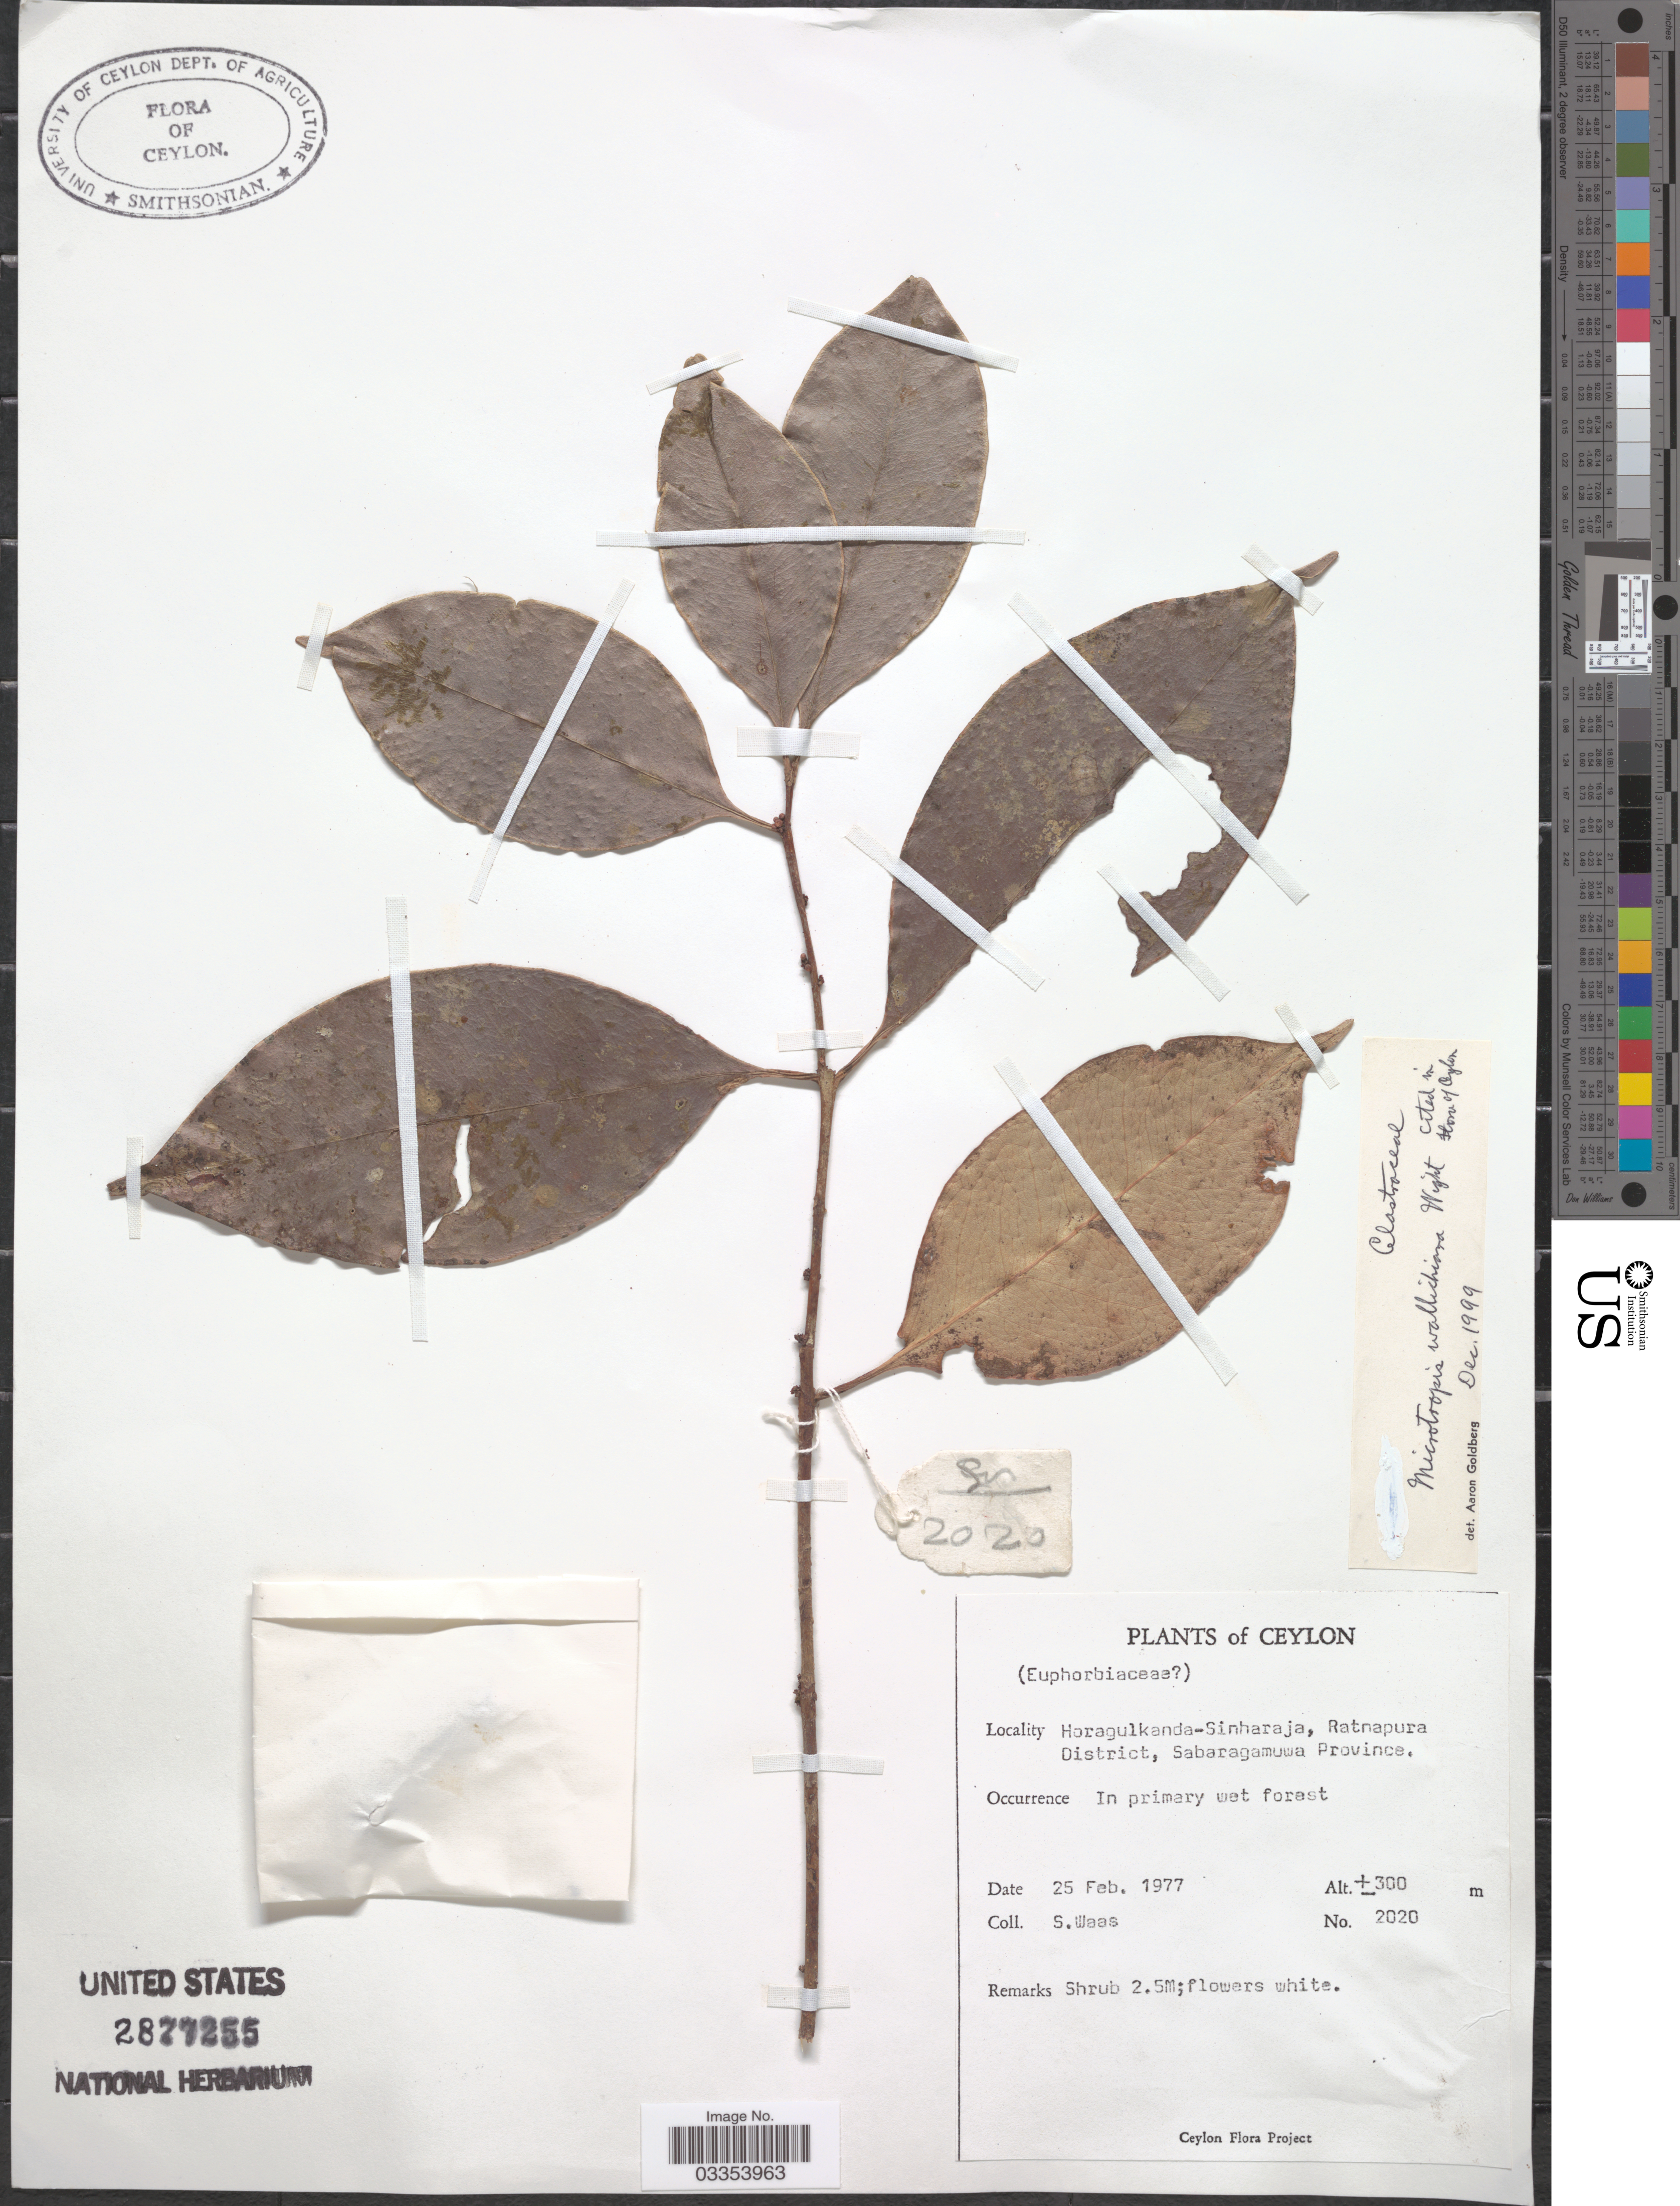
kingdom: Plantae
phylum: Tracheophyta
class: Magnoliopsida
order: Celastrales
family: Celastraceae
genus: Microtropis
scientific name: Microtropis wallichiana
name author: Wight in Thwaites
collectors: S. Waas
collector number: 2020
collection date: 1977-02-25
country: Sri Lanka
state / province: Sabaragamuwa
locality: Ceylon. Horagulkanda-Sinharaja, Ratnapura District.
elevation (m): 300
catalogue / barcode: US 2877255